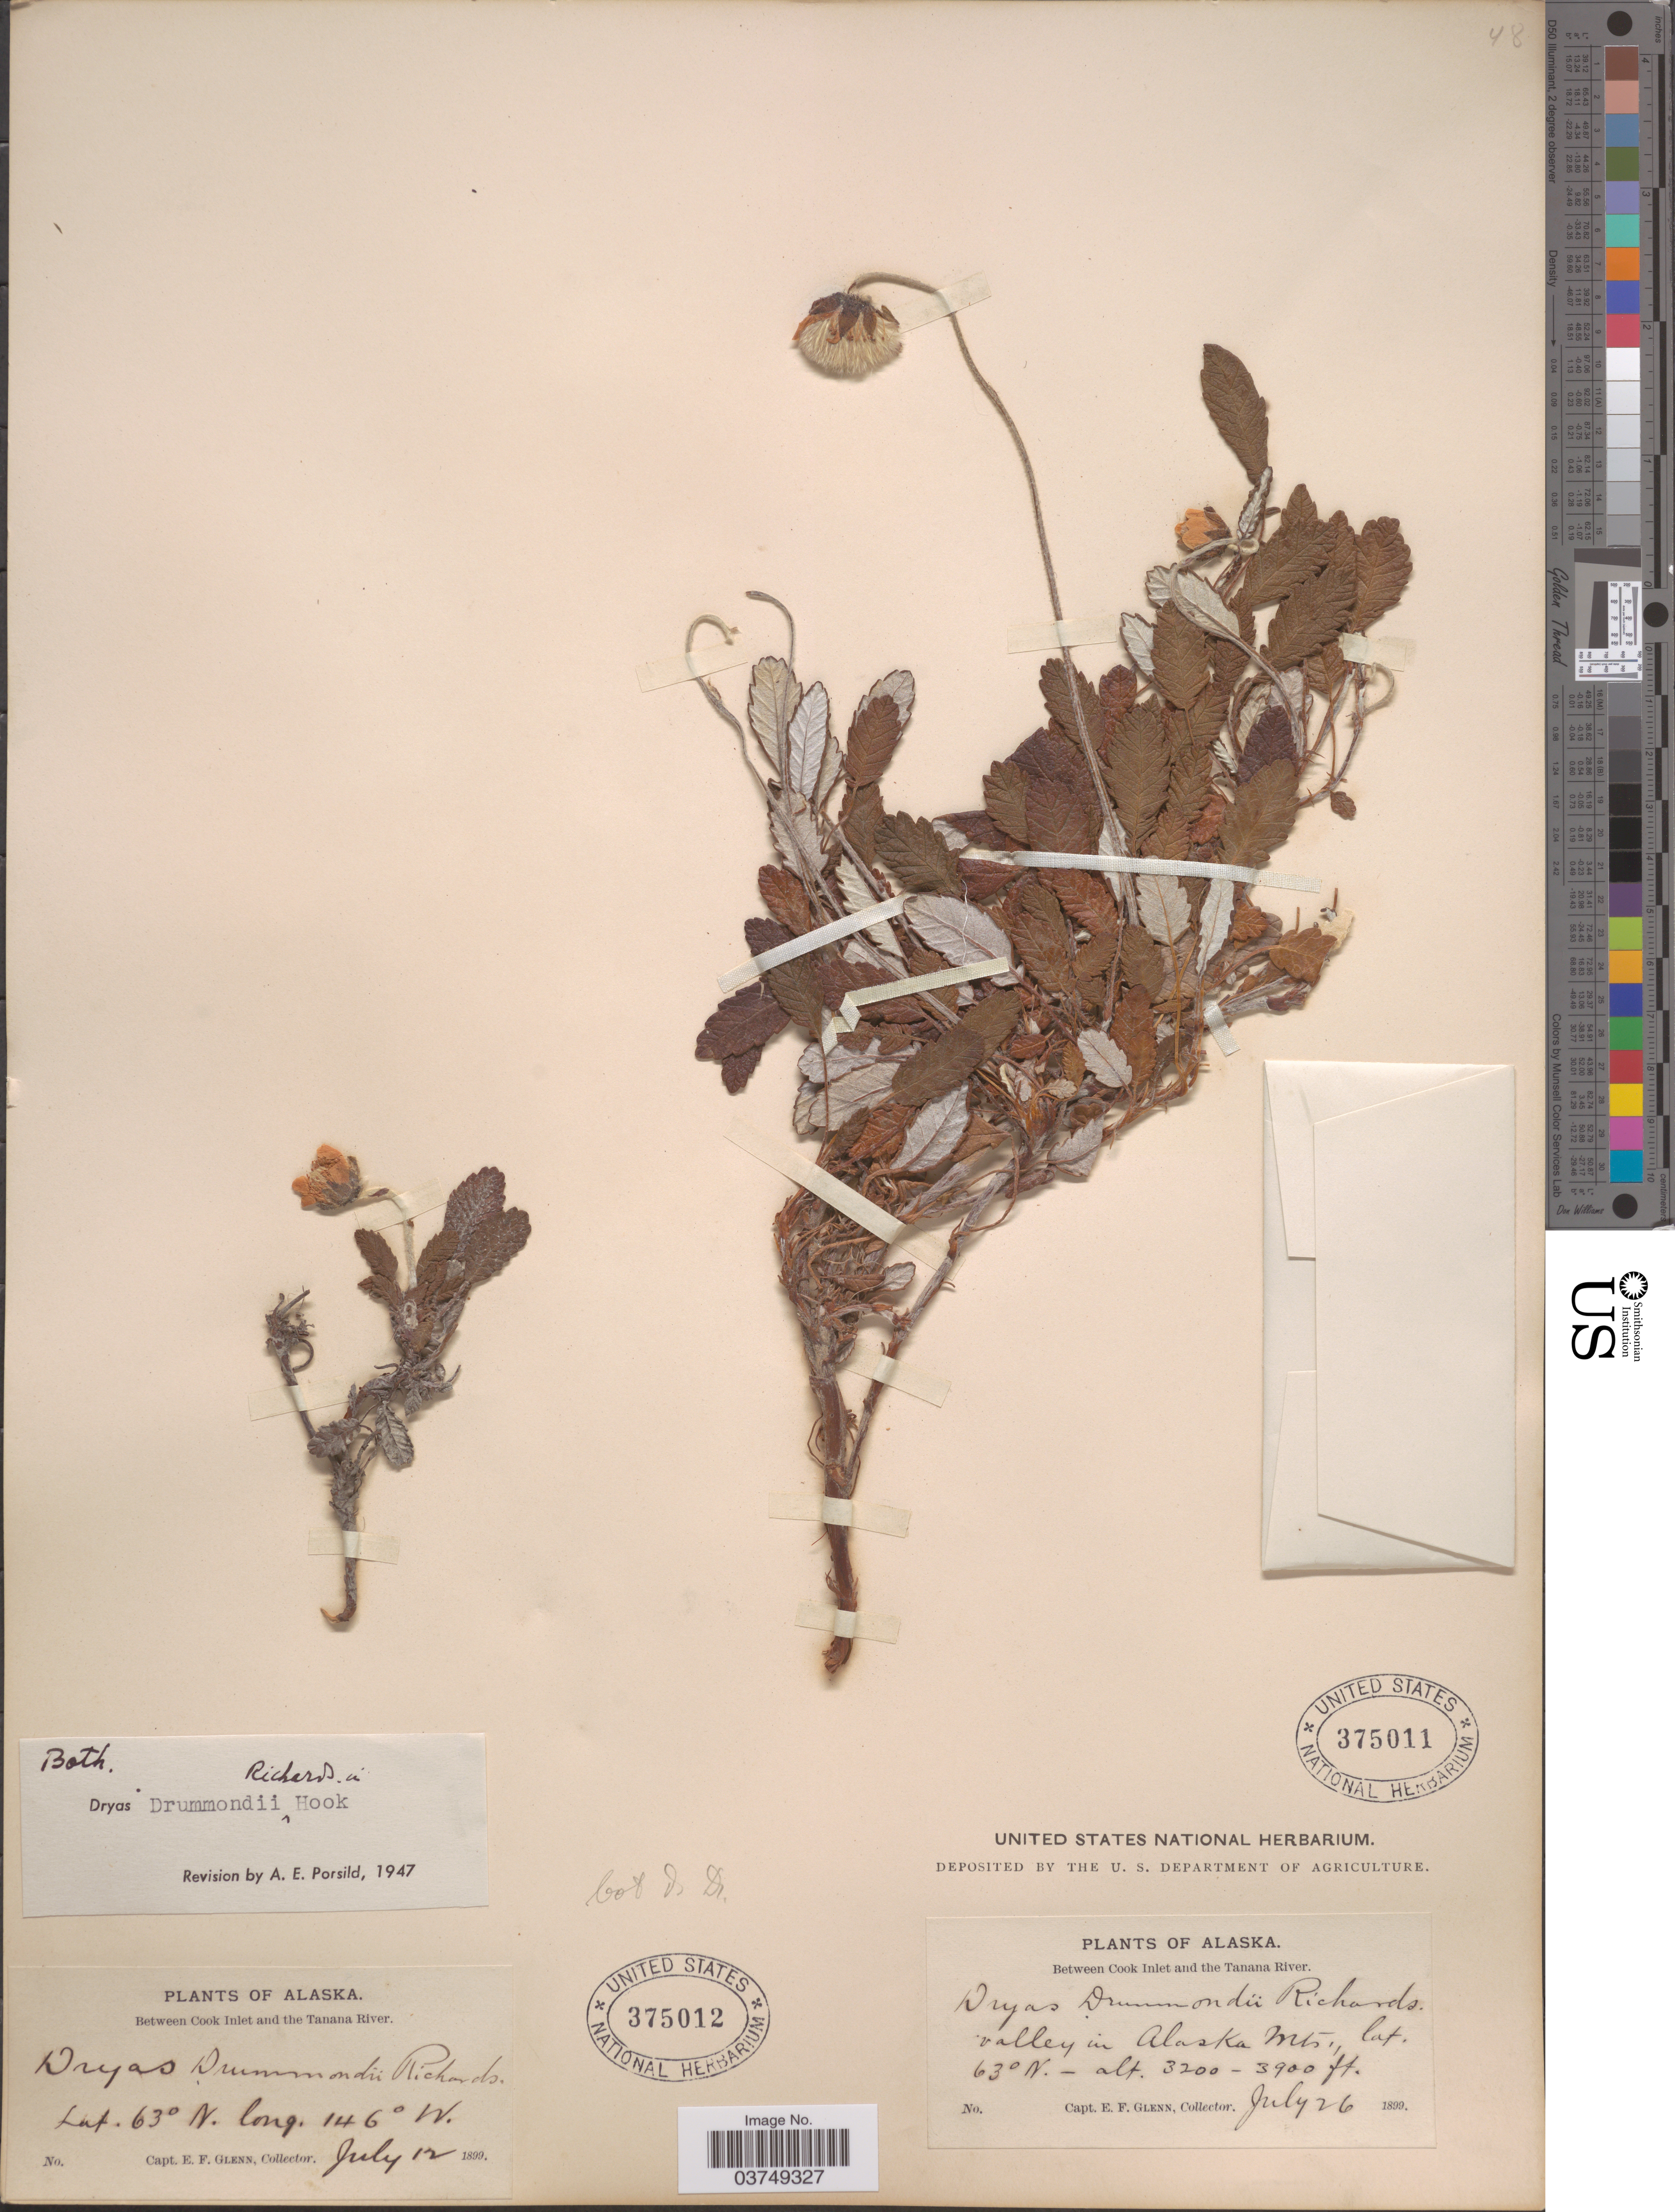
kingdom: Plantae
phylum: Tracheophyta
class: Magnoliopsida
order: Rosales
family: Rosaceae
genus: Dryas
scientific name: Dryas drummondii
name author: Hook. & Richardson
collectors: E. Glenn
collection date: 1899-07-12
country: United States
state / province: Alaska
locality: Between Cook Inlet and the Tanana River.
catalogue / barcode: US 375012